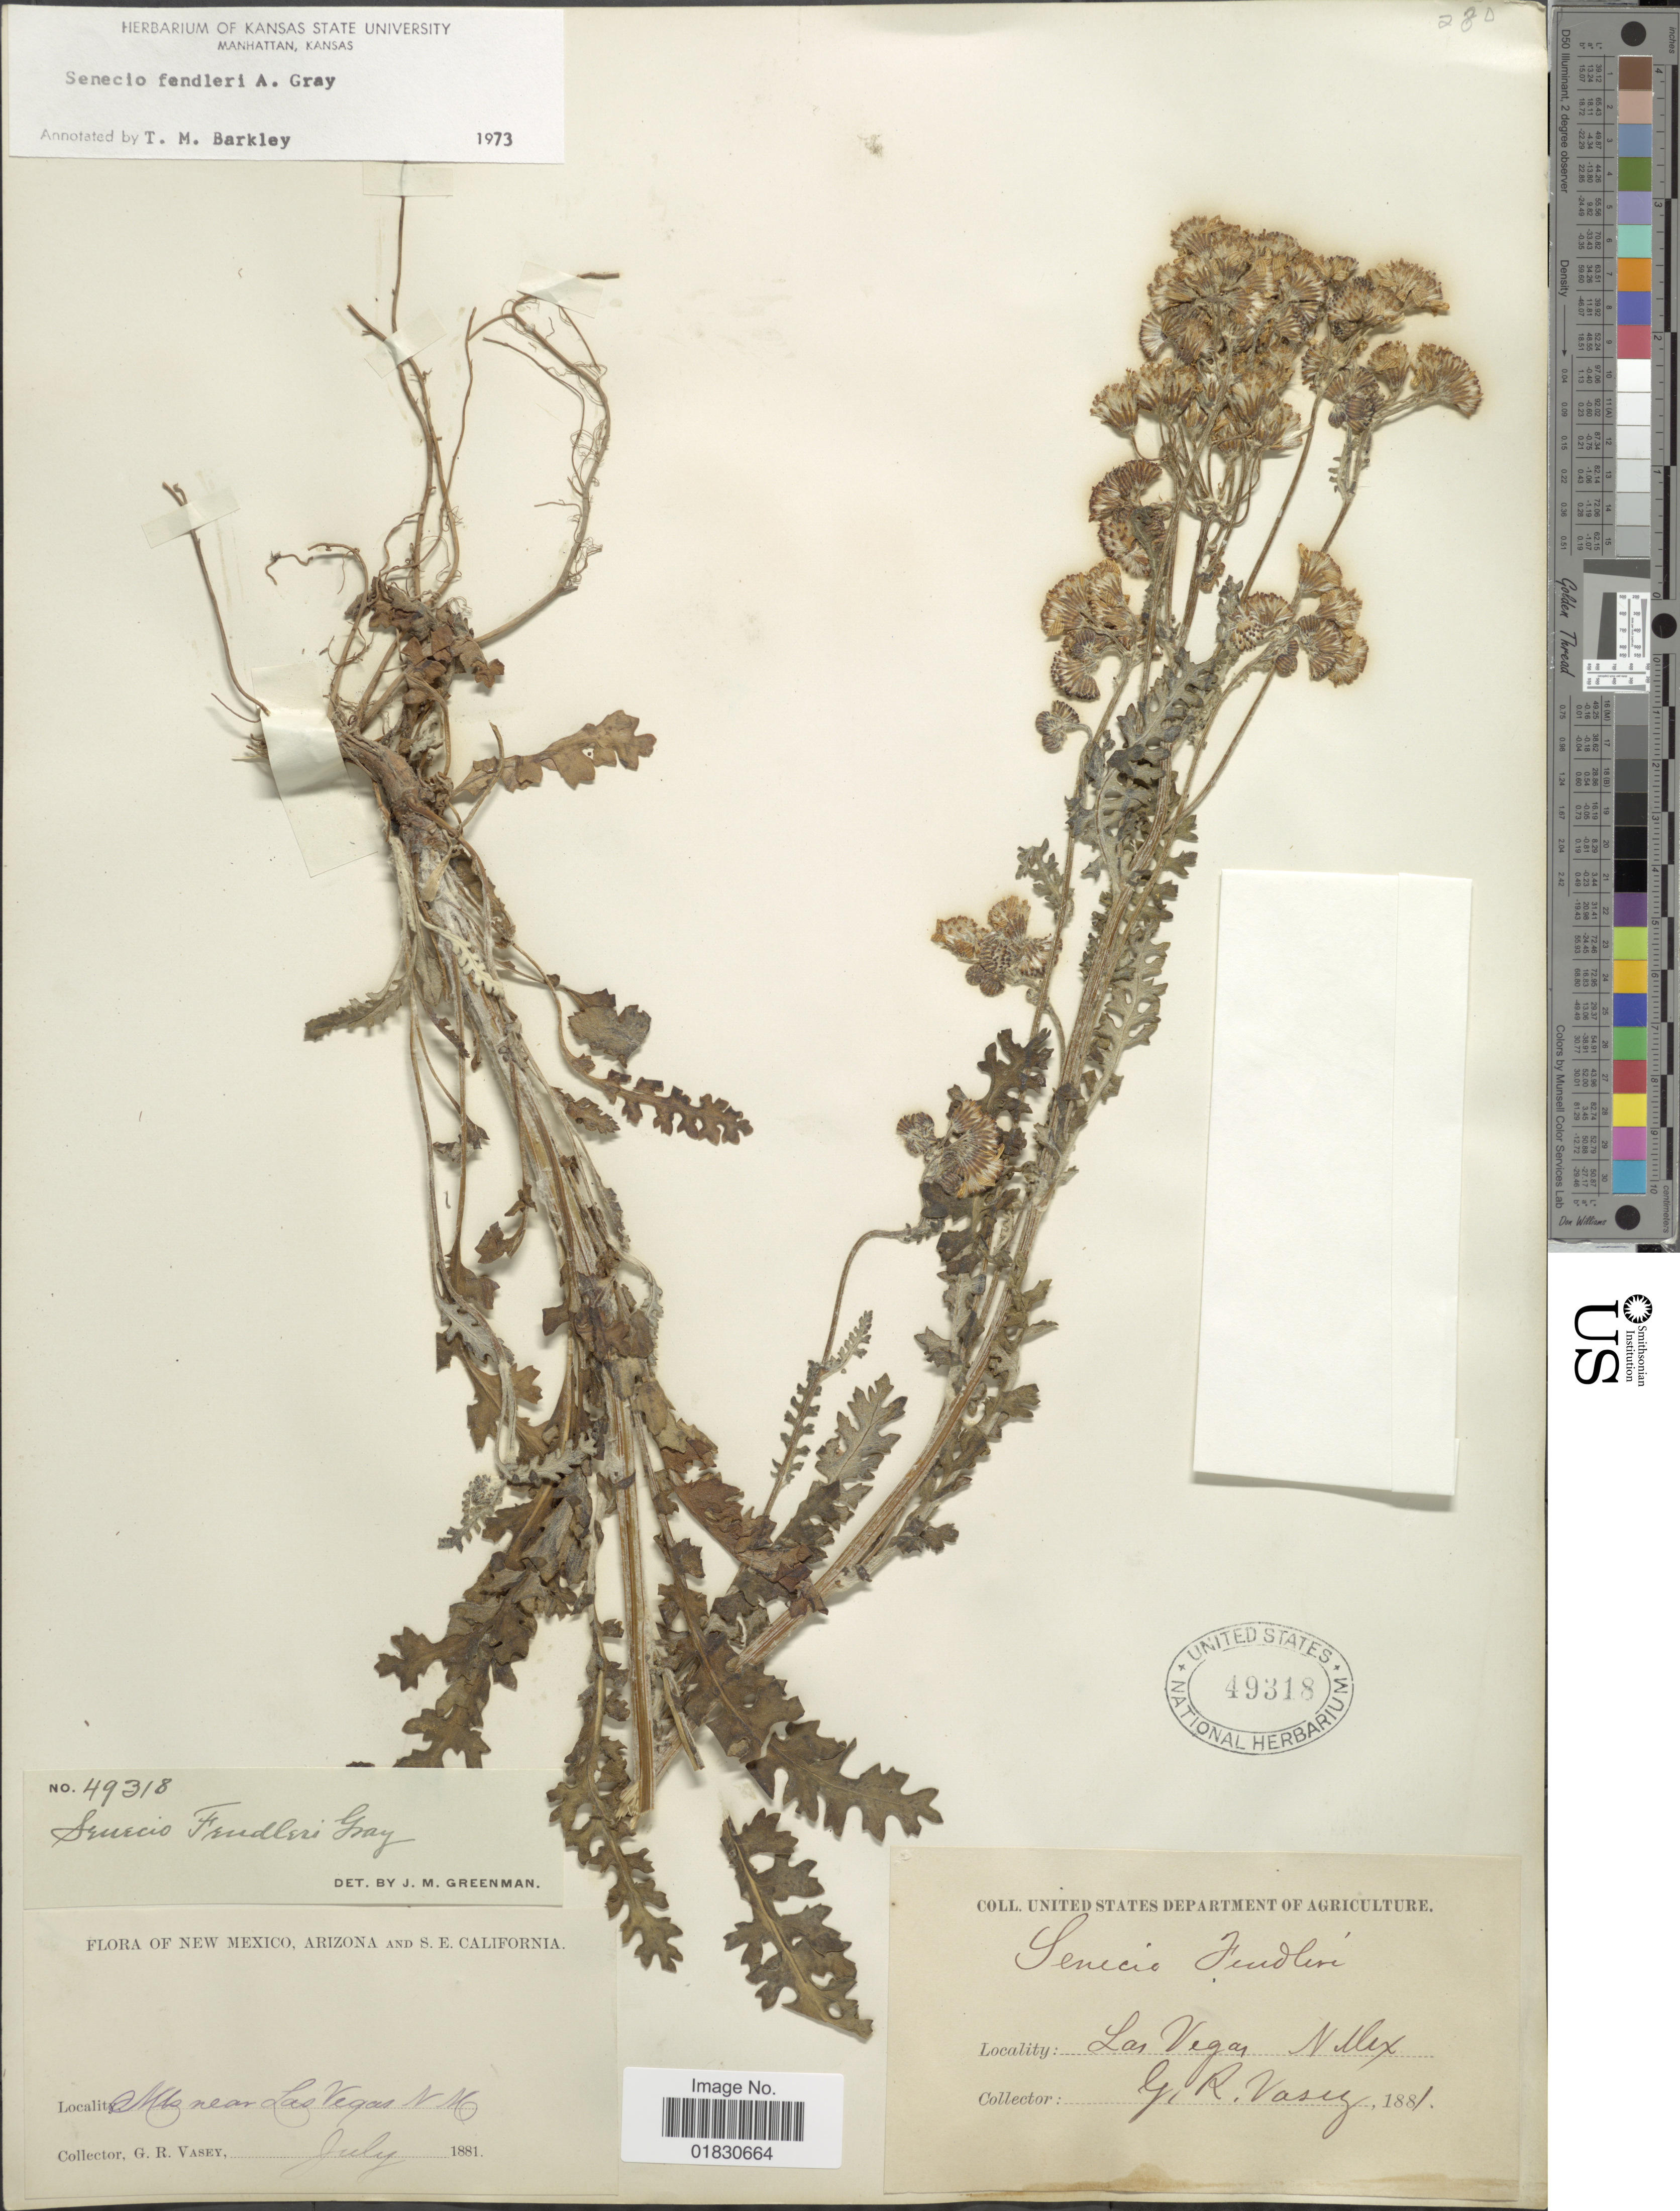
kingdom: Plantae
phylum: Tracheophyta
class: Magnoliopsida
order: Asterales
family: Asteraceae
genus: Packera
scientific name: Packera fendleri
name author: (A. Gray) W.A. Weber & Á. Löve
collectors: G. R. Vasey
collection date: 1881-07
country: United States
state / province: New Mexico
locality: Mts near Las Vegas, N. M.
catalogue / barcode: US 49318